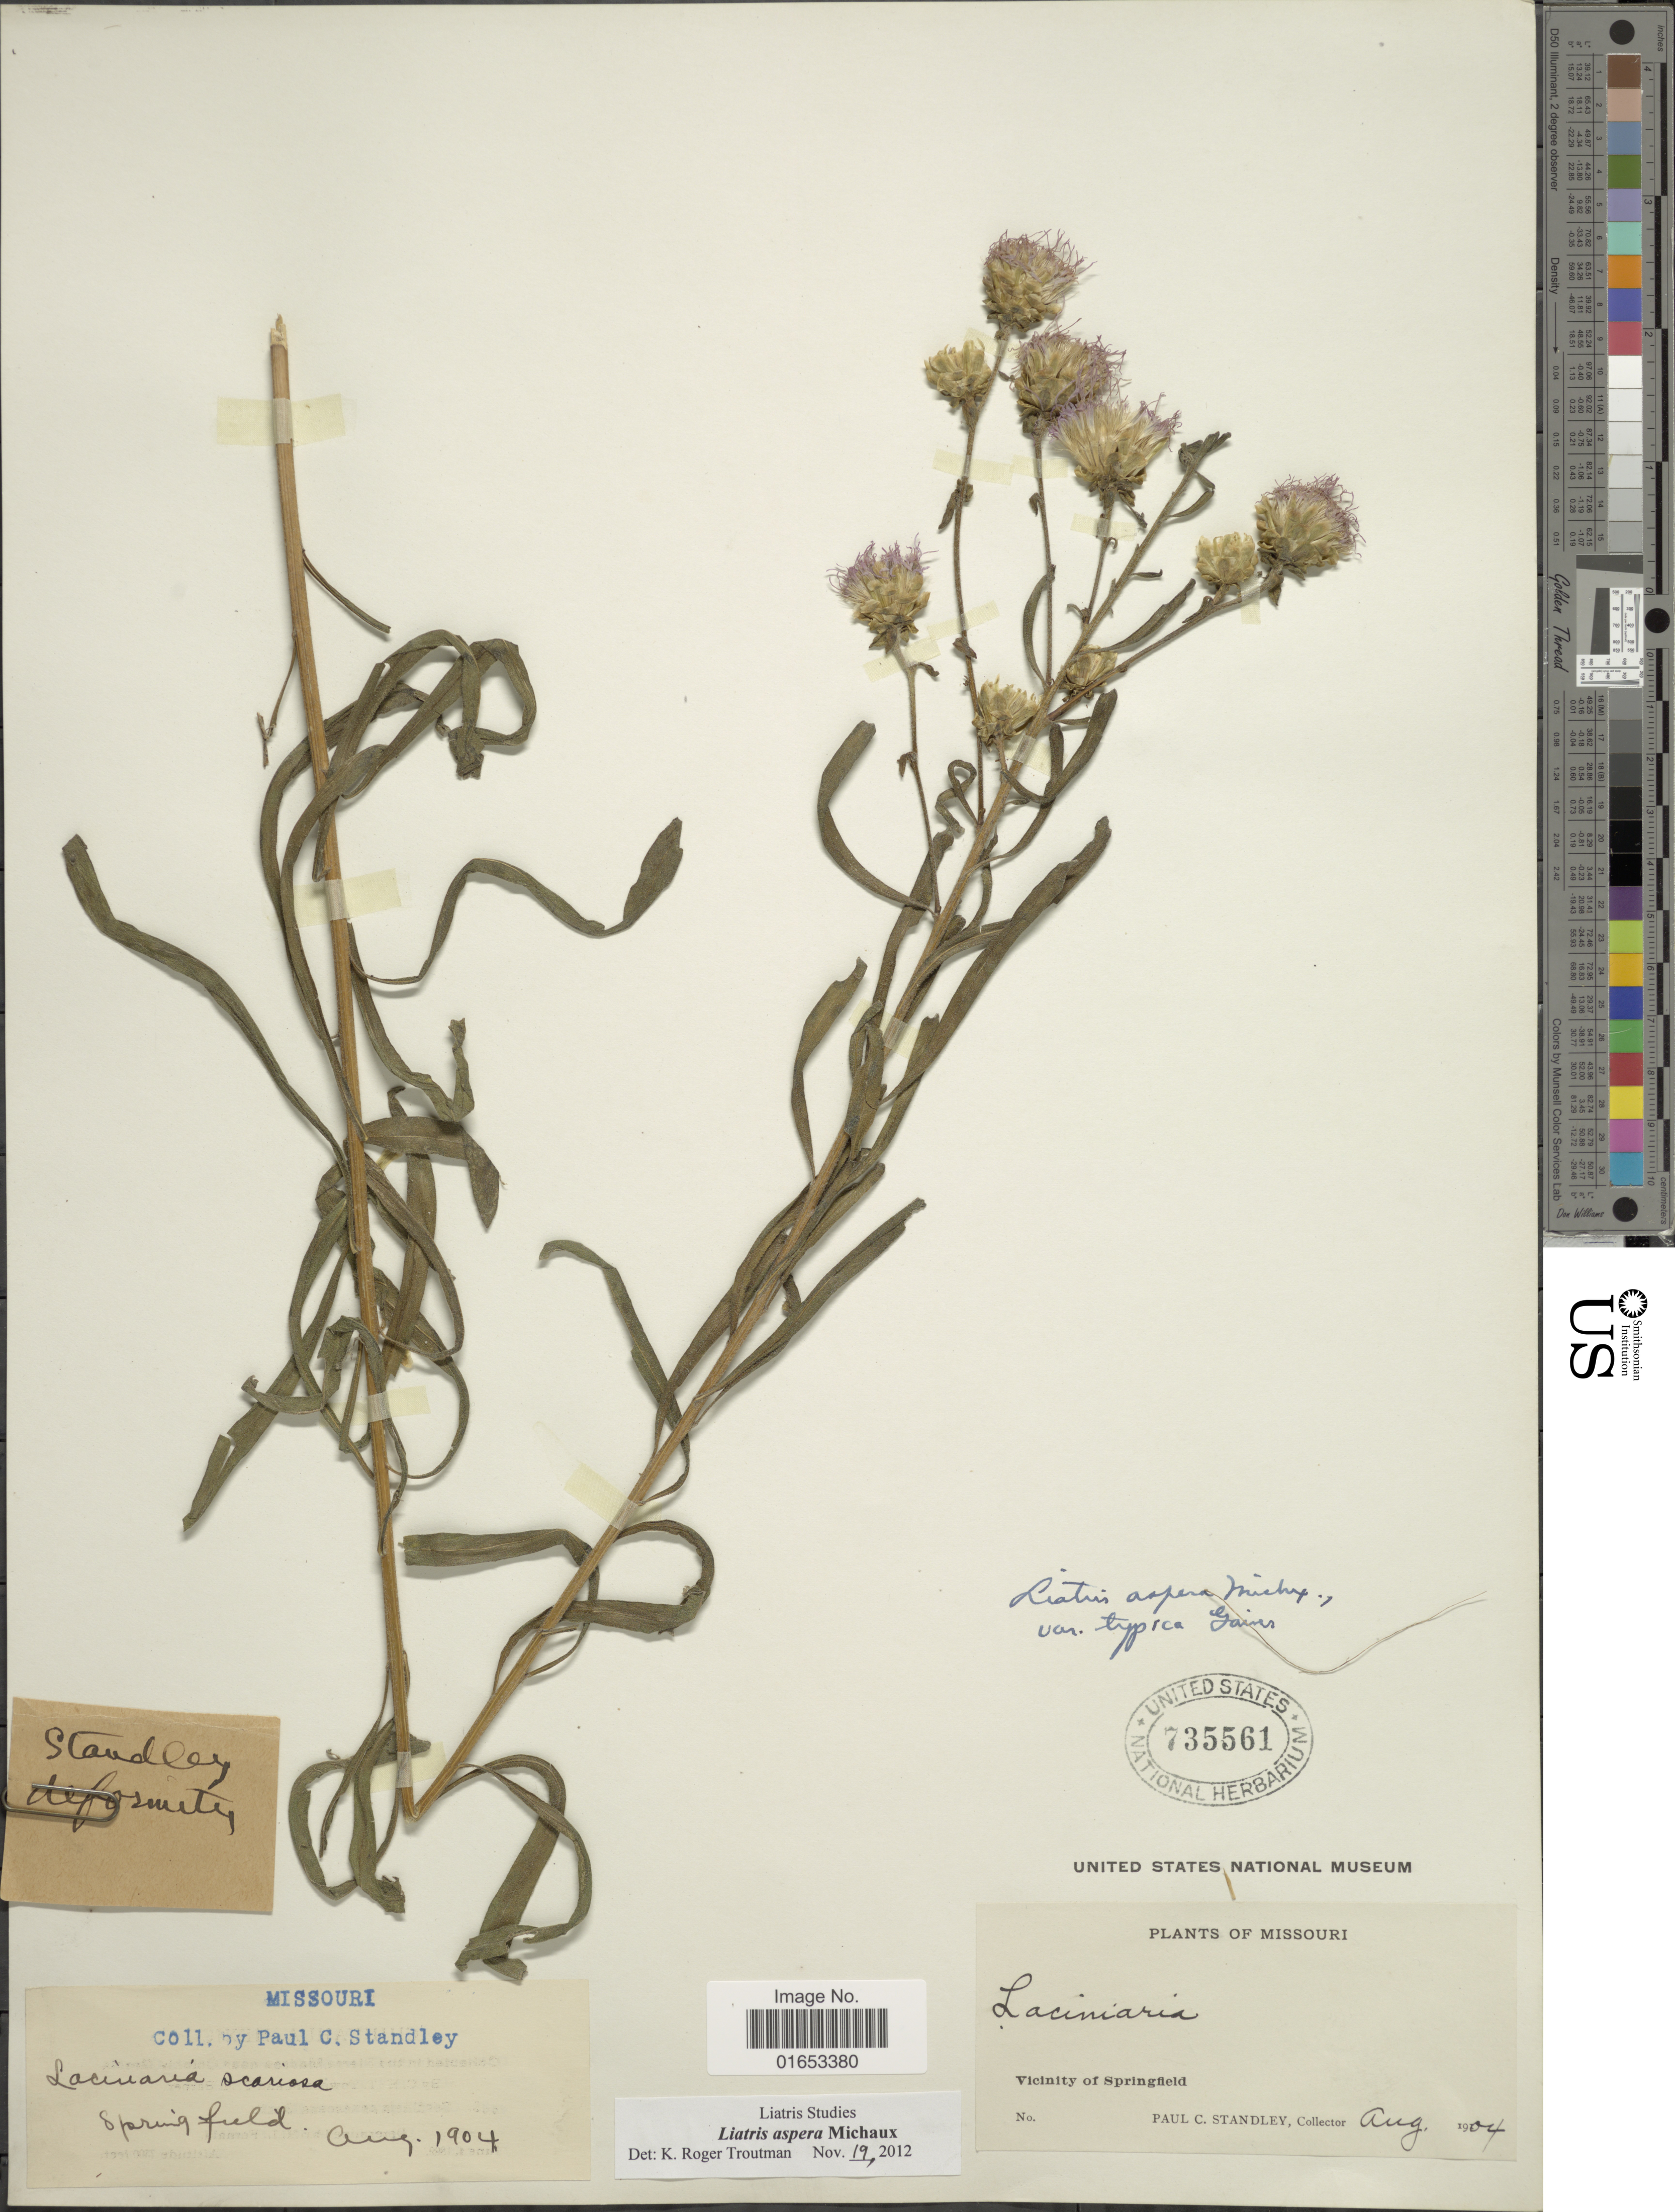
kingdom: Plantae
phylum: Tracheophyta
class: Magnoliopsida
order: Asterales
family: Asteraceae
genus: Liatris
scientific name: Liatris aspera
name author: Michx.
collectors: P. C. Standley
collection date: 1904-08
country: United States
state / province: Missouri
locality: Vicinity of Springfield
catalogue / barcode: US 735561